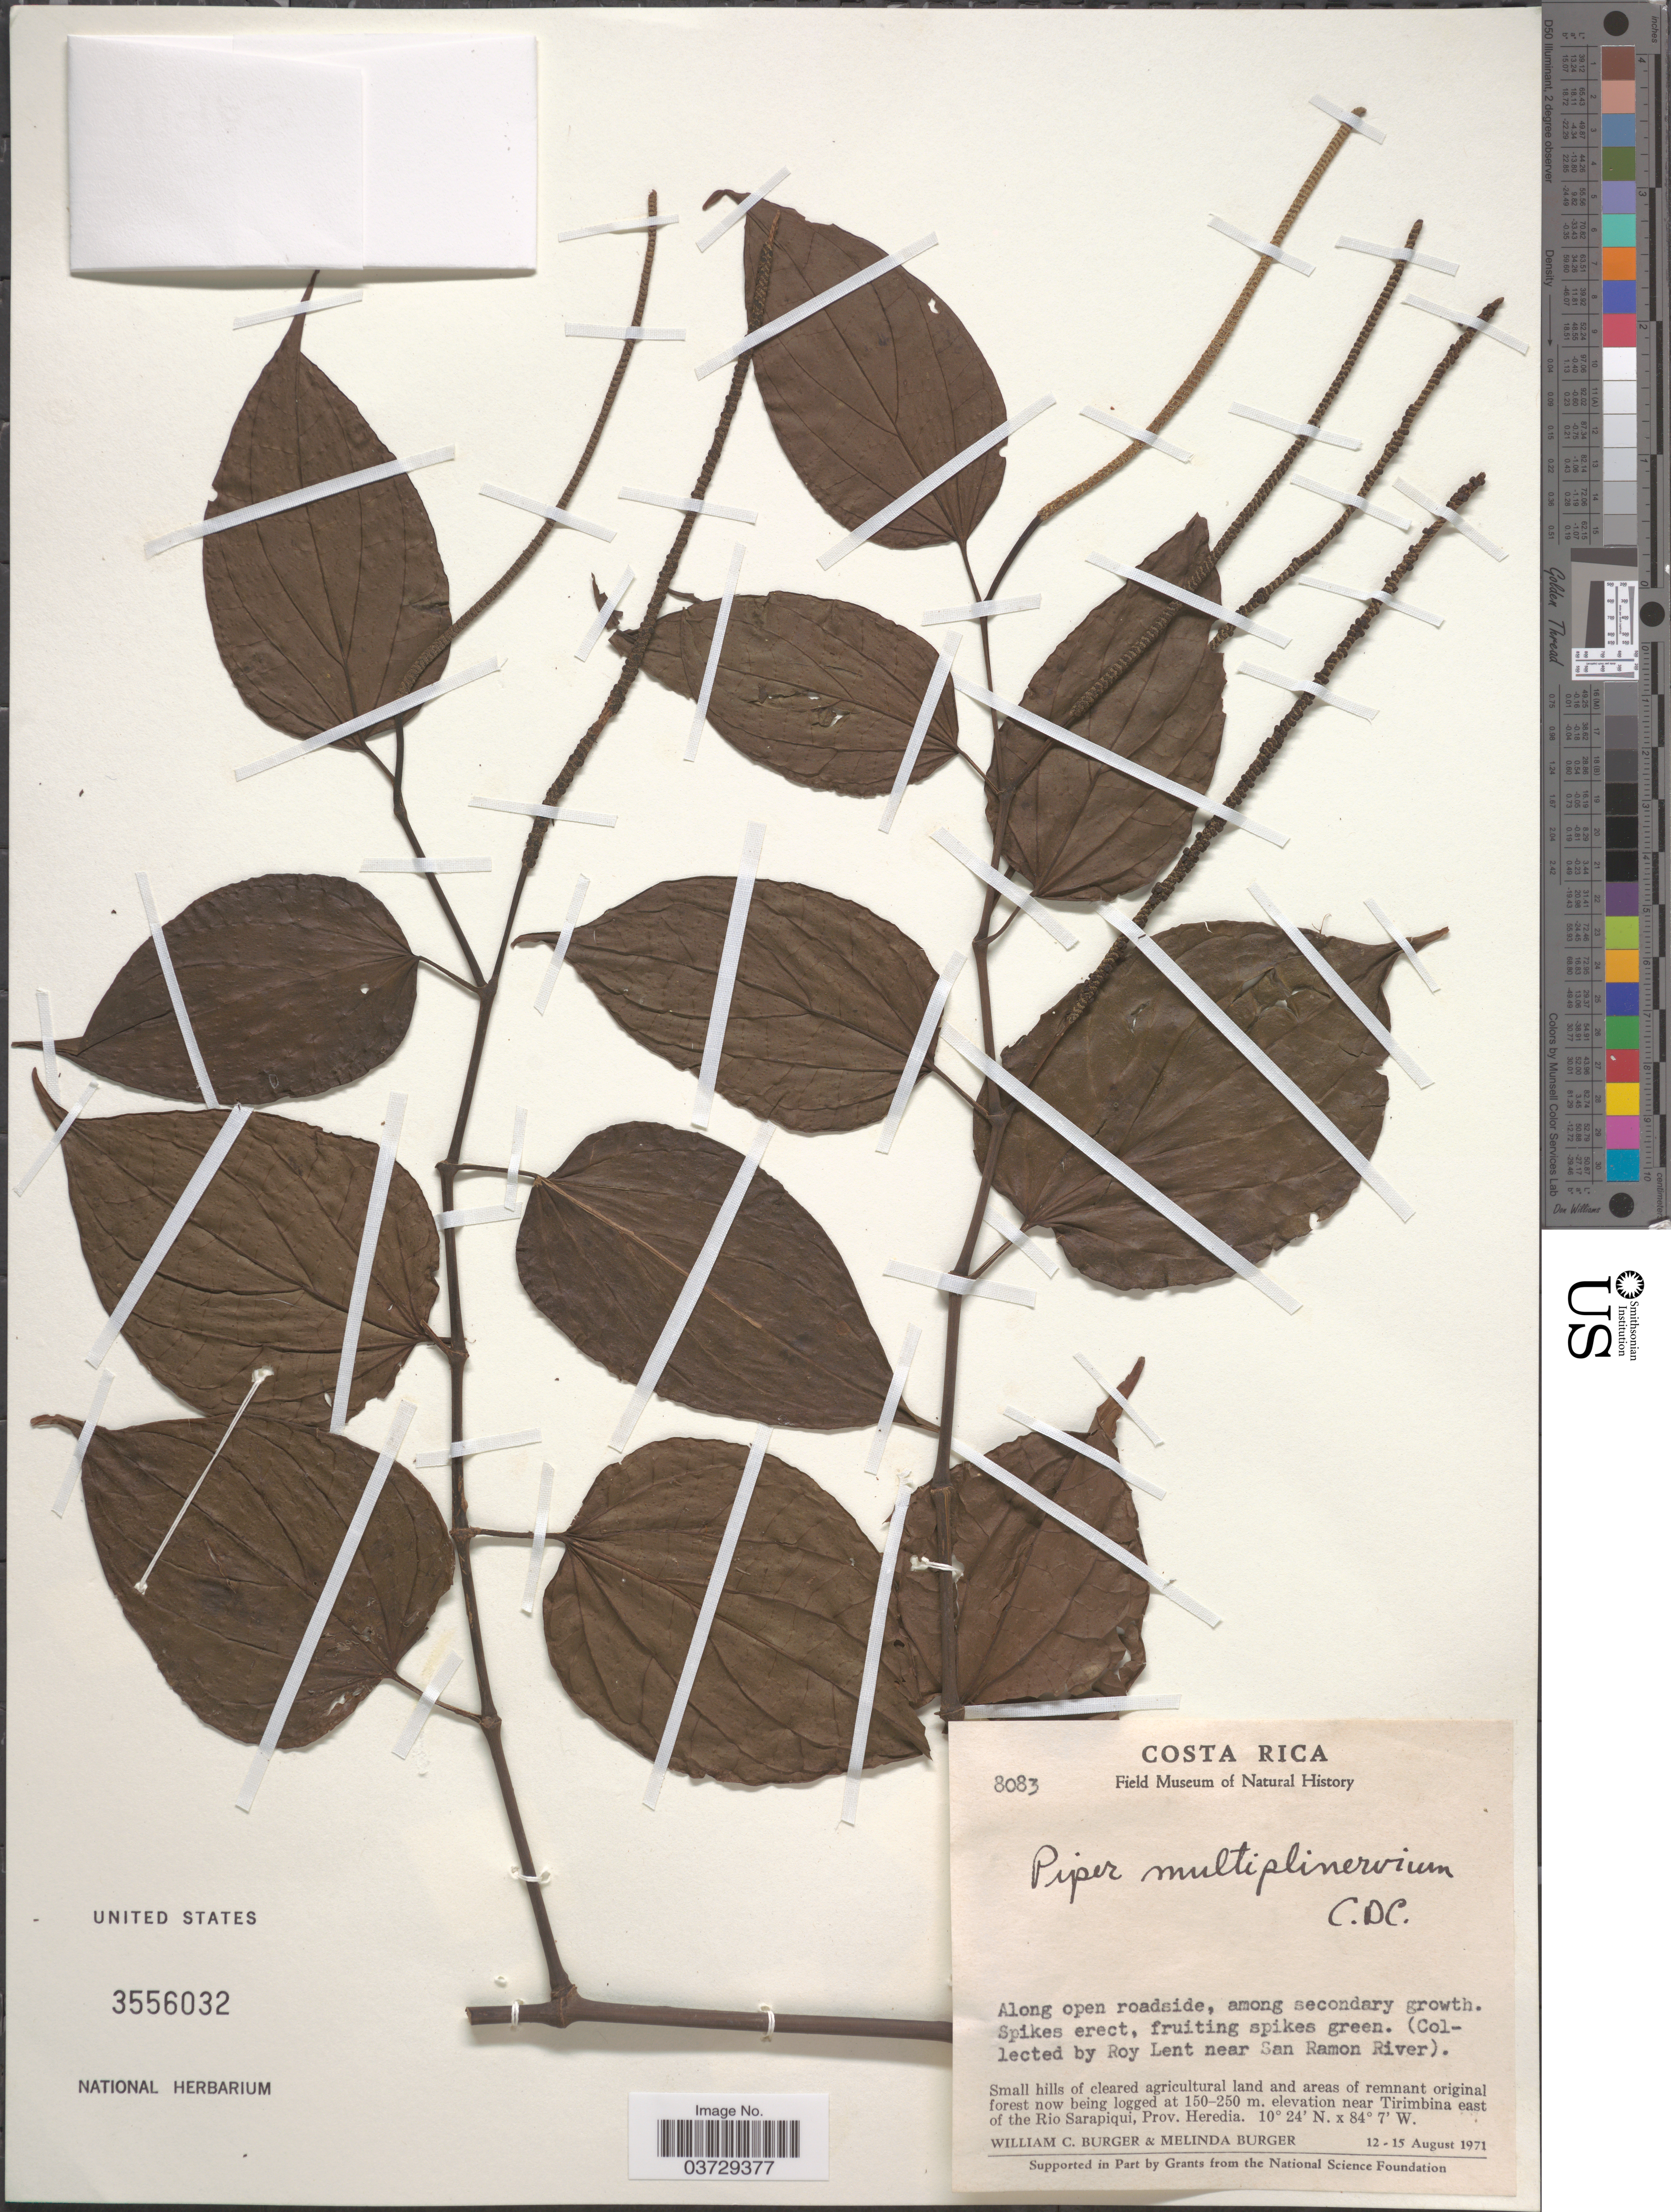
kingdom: Plantae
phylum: Tracheophyta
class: Magnoliopsida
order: Piperales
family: Piperaceae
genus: Piper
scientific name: Piper multiplinervium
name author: C. DC.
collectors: W. Burger, M. Burger & R. W. Lent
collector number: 8083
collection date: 1971-08-12/1971-08-15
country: Costa Rica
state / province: Heredia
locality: Near San Ramon River. [unsure placement] Near Tirimbina east of the Rio Sarapiqui.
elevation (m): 150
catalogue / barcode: US 3556032